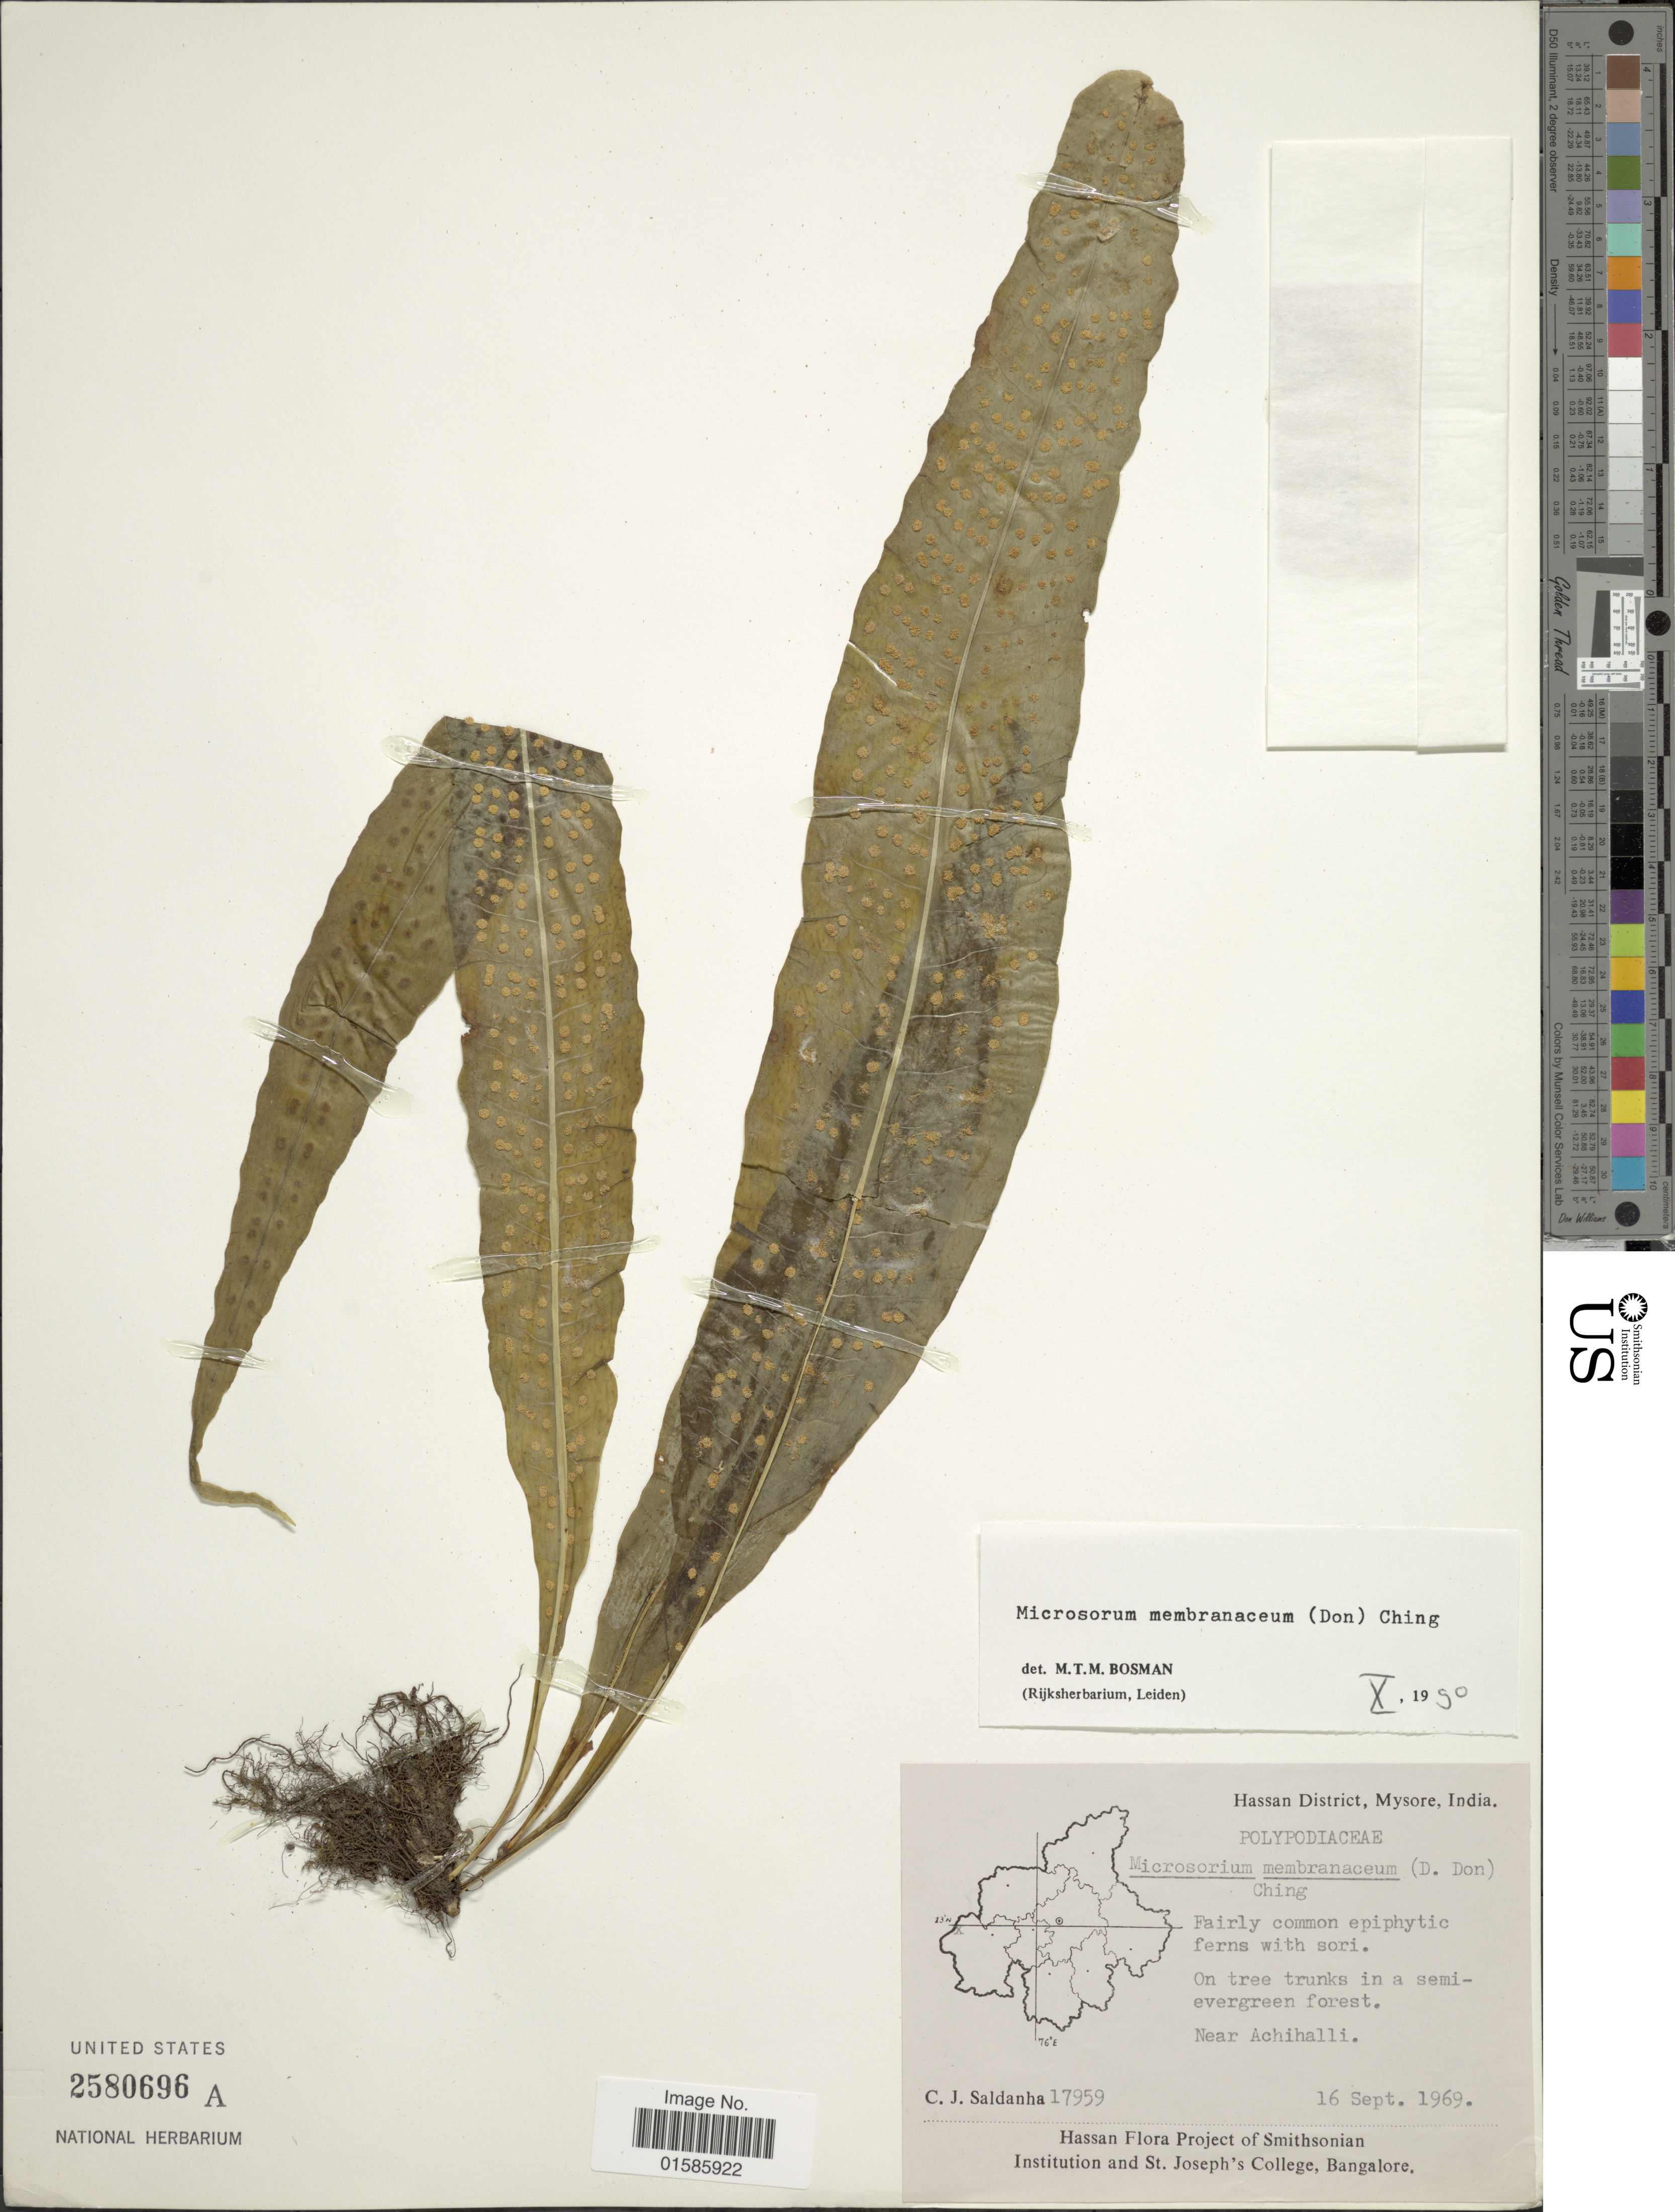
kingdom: Plantae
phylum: Tracheophyta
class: Polypodiopsida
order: Polypodiales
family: Polypodiaceae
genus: Microsorum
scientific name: Microsorum membranaceum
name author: (D. Don) Ching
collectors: C. J. Saldanha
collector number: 17959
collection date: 1969-09-16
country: India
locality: Hassan District, Mysore, Near Achihalli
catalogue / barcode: US 2580696A